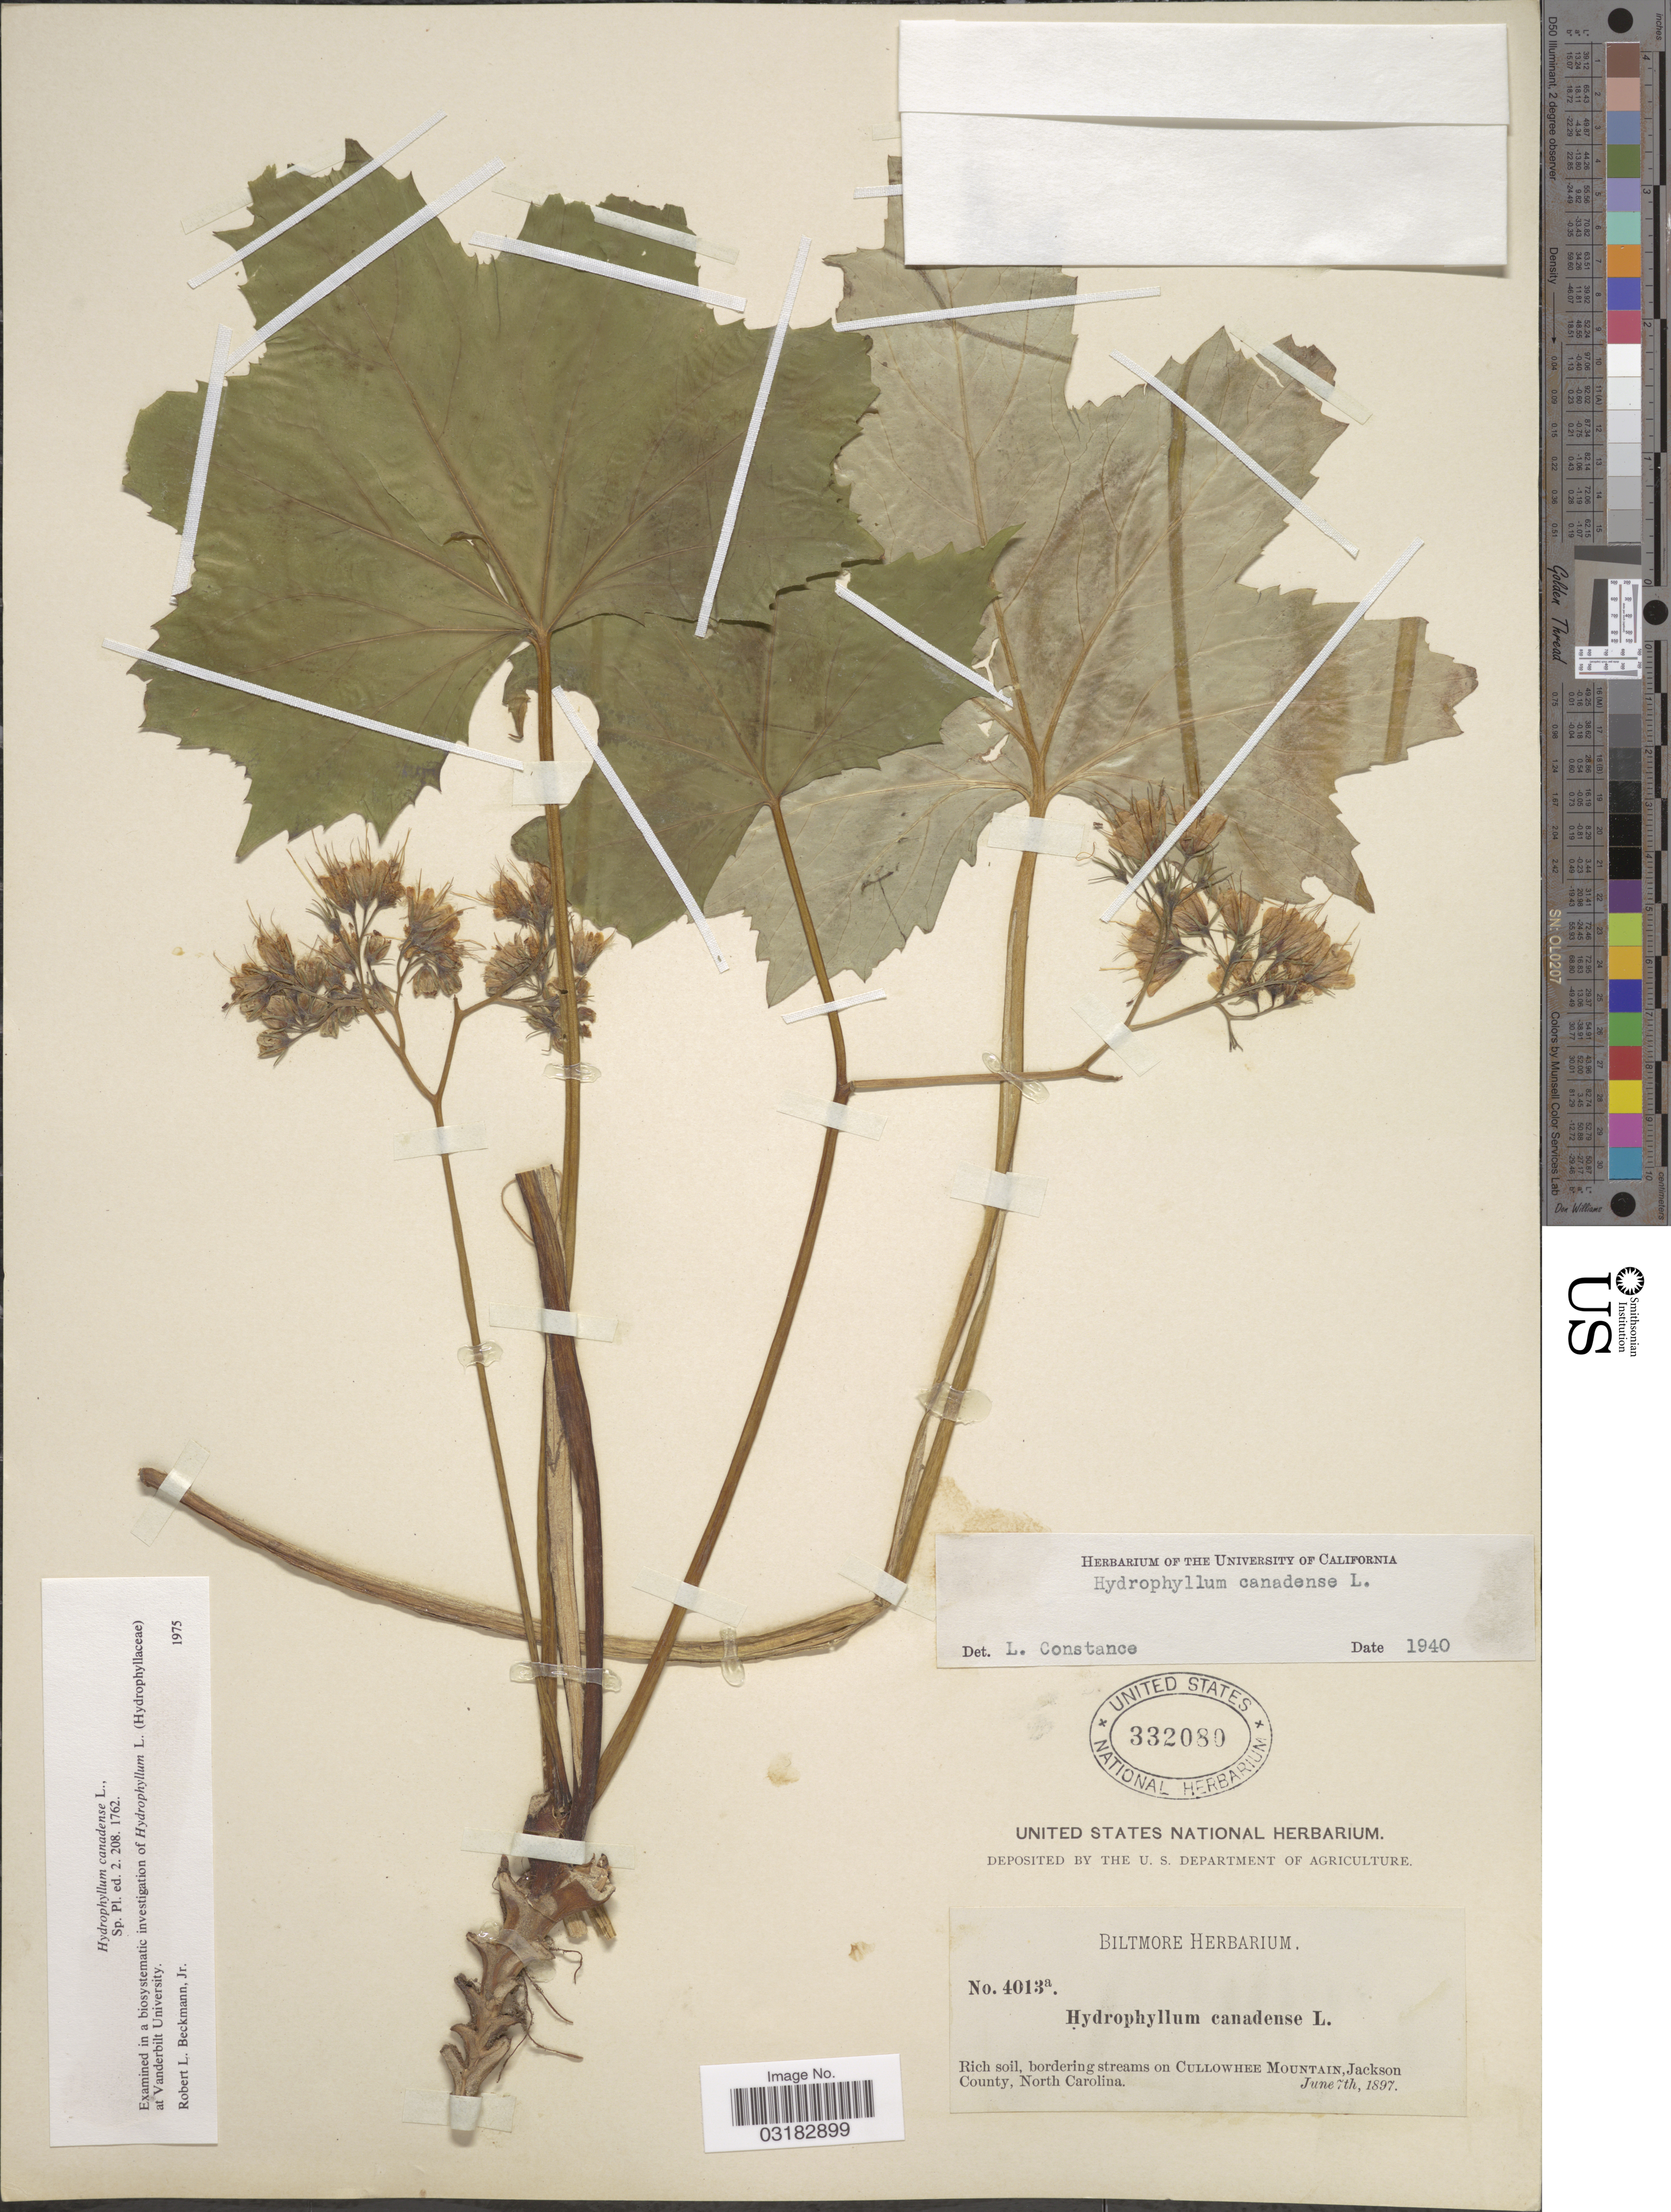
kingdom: Plantae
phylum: Tracheophyta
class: Magnoliopsida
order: Boraginales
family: Hydrophyllaceae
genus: Hydrophyllum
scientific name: Hydrophyllum canadense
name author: L.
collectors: ex herb. Biltmore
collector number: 4013a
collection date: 1897-06-07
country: United States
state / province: North Carolina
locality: On Cullowhee Mountain, Jackson County.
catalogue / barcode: US 332080